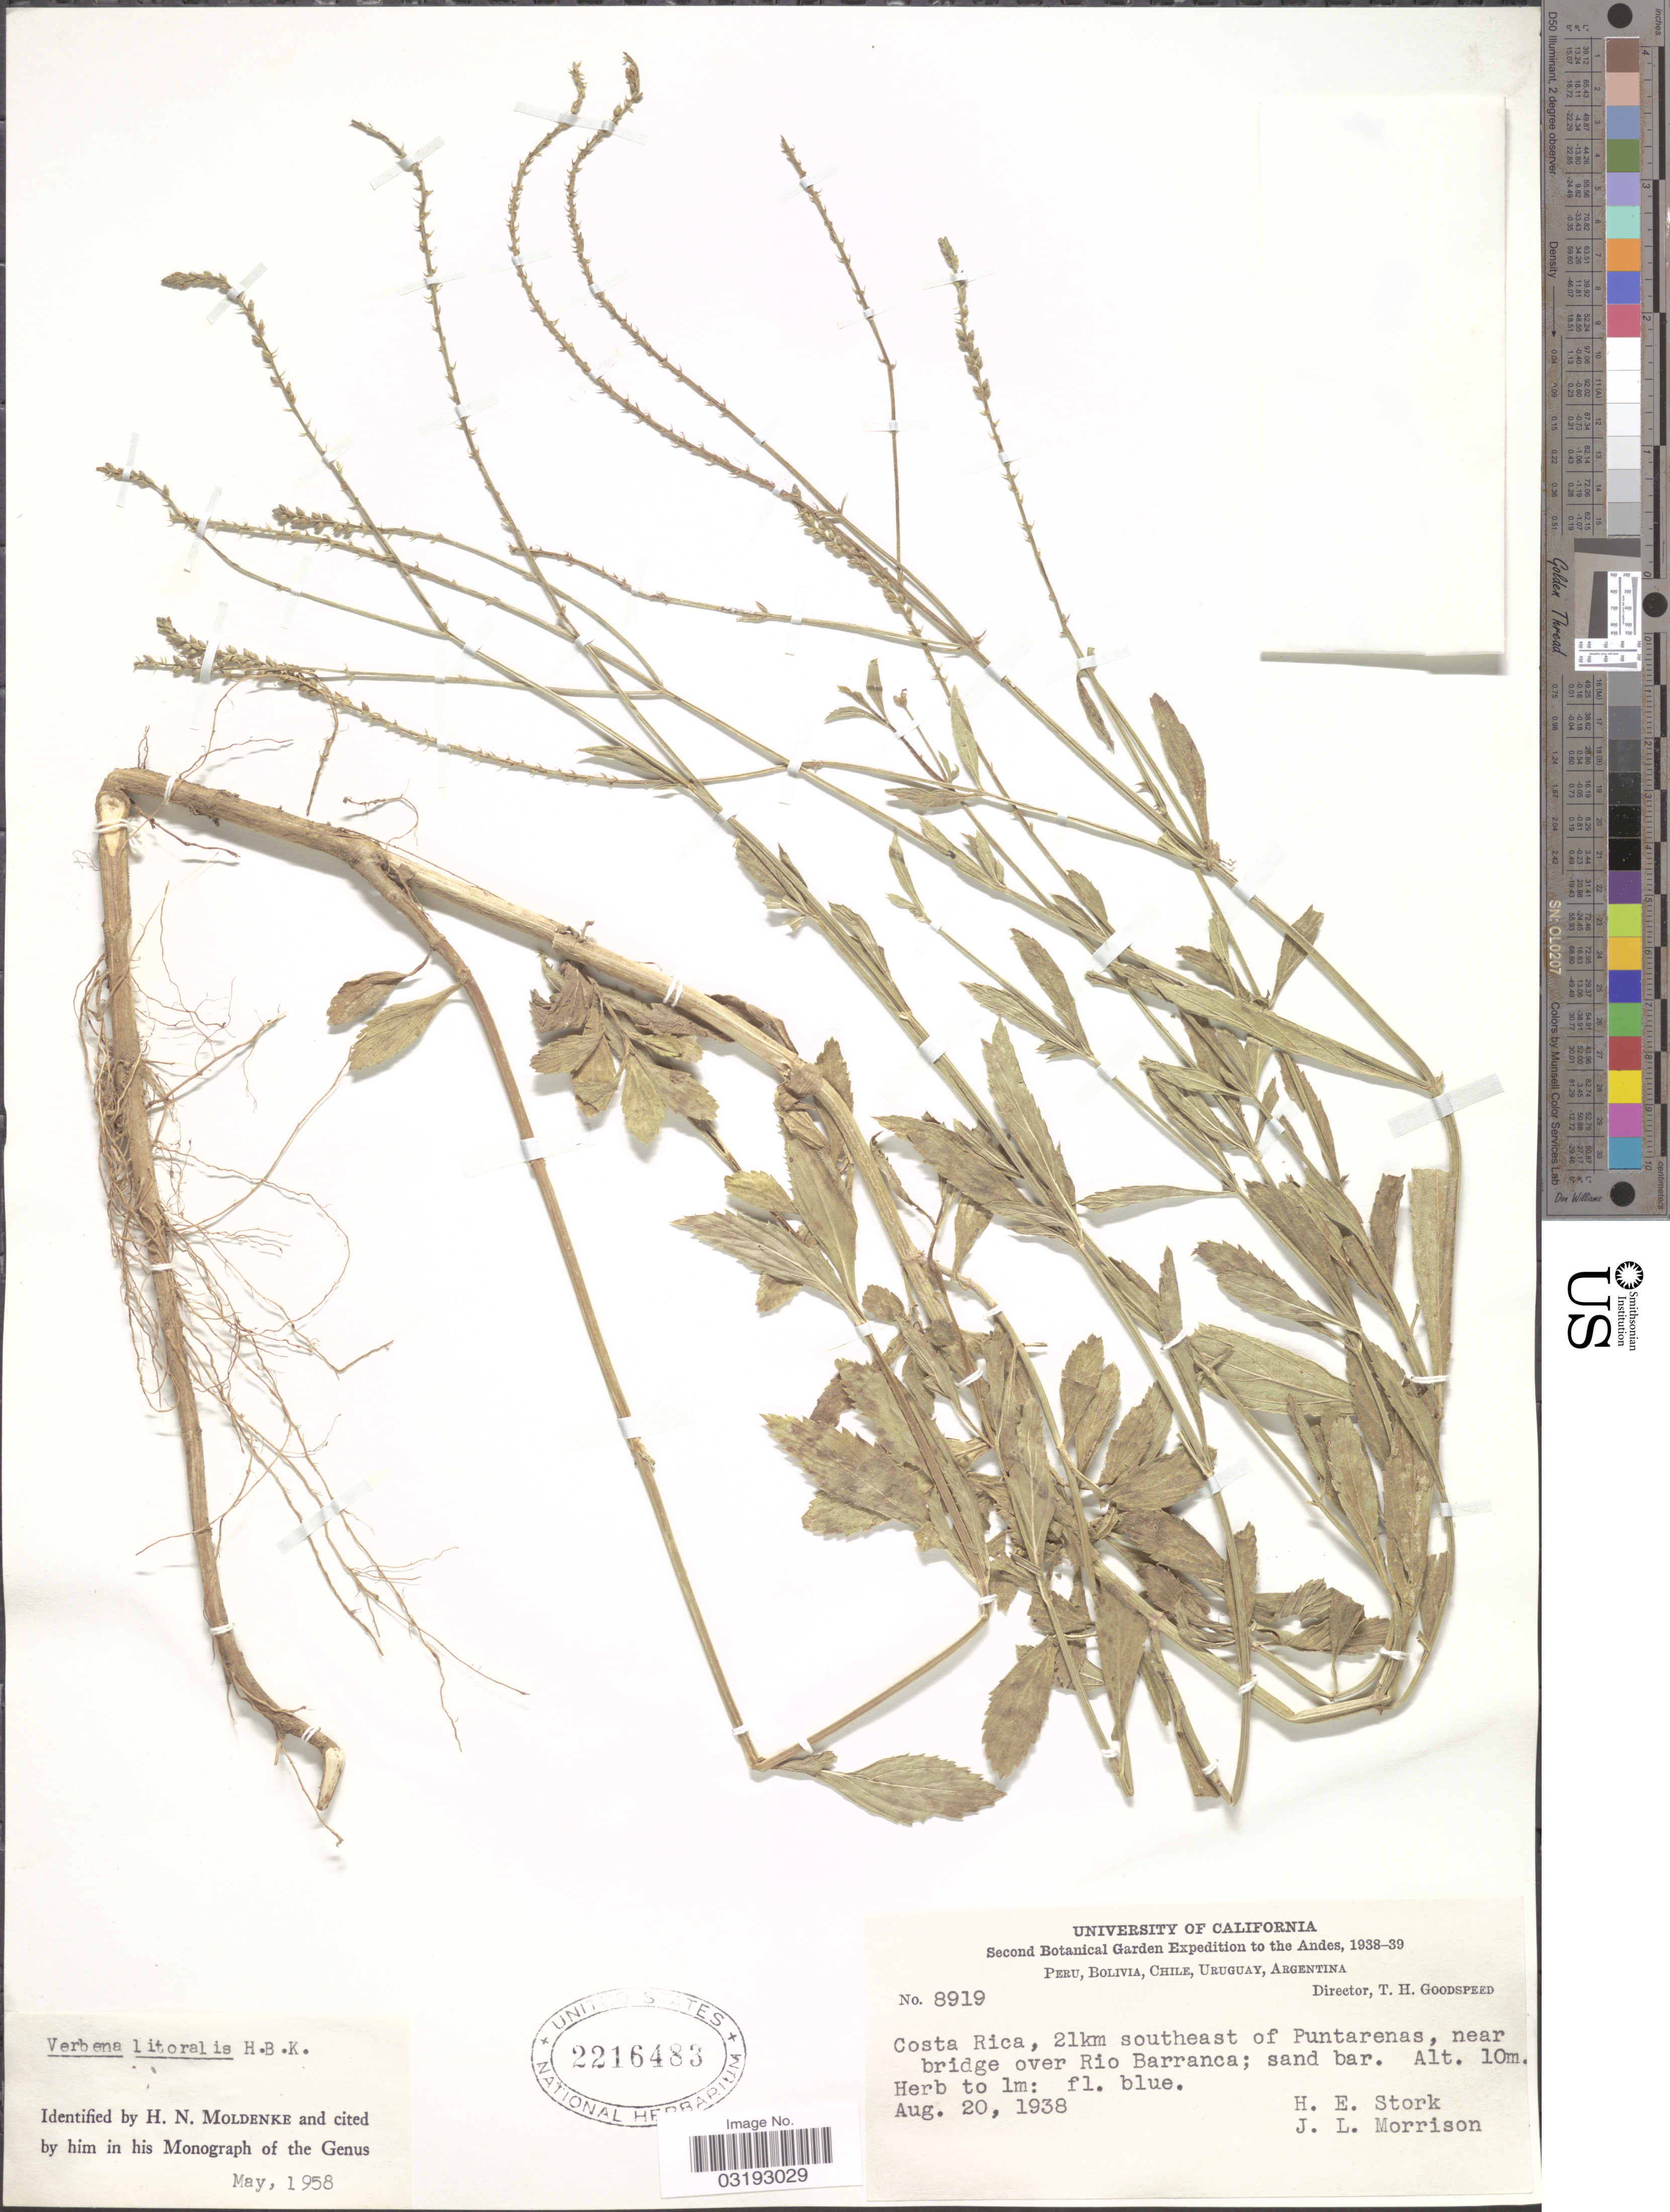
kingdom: Plantae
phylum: Tracheophyta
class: Magnoliopsida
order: Lamiales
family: Verbenaceae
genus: Verbena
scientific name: Verbena litoralis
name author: Kunth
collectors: H. E. Stork & J. Morrison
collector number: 8919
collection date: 1938-08-20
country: Costa Rica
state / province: Puntarenas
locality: The Andes. 21km southeast of Puntarenas, near bridge over Rio Barranca.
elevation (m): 10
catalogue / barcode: US 2216483